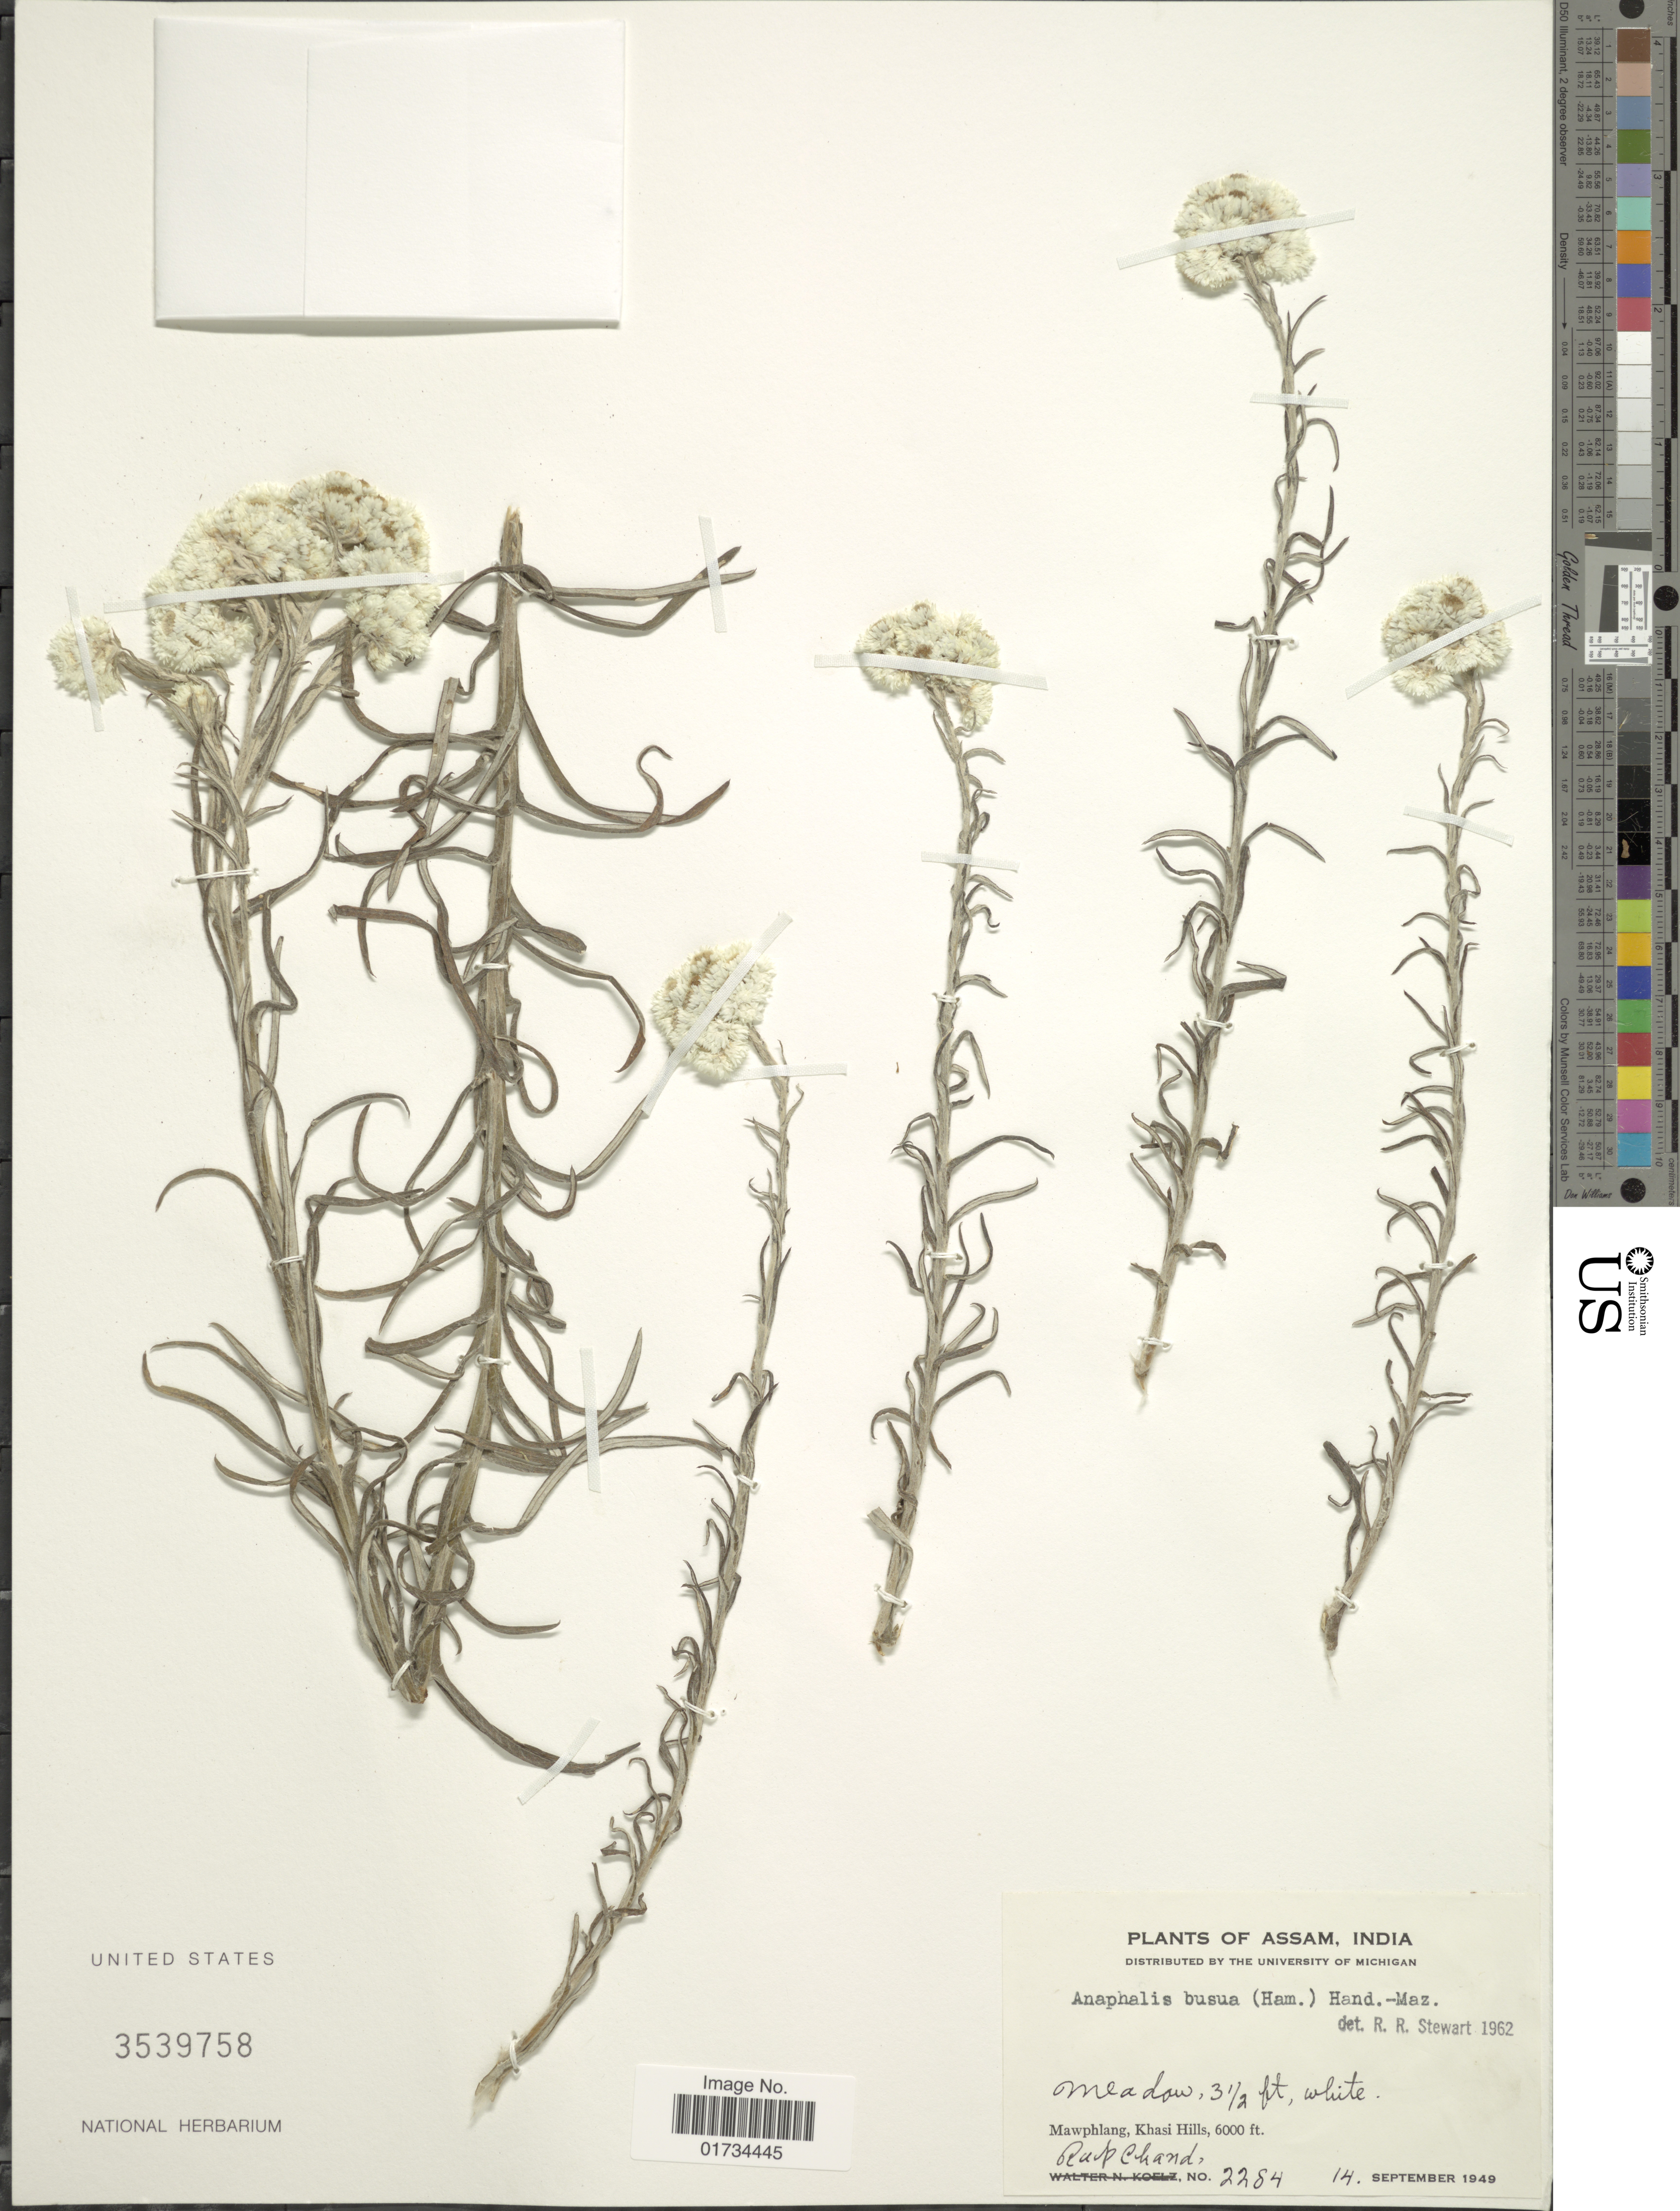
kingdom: Plantae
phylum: Tracheophyta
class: Magnoliopsida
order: Asterales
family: Asteraceae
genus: Anaphalis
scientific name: Anaphalis busua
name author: (Buch.-Ham. ex D. Don) DC.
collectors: R. Chand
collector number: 2284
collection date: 1949-09-14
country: India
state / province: Meghalaya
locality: Assam, India. Mawphlang, Khasi Hills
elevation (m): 1829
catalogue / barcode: US 3539758